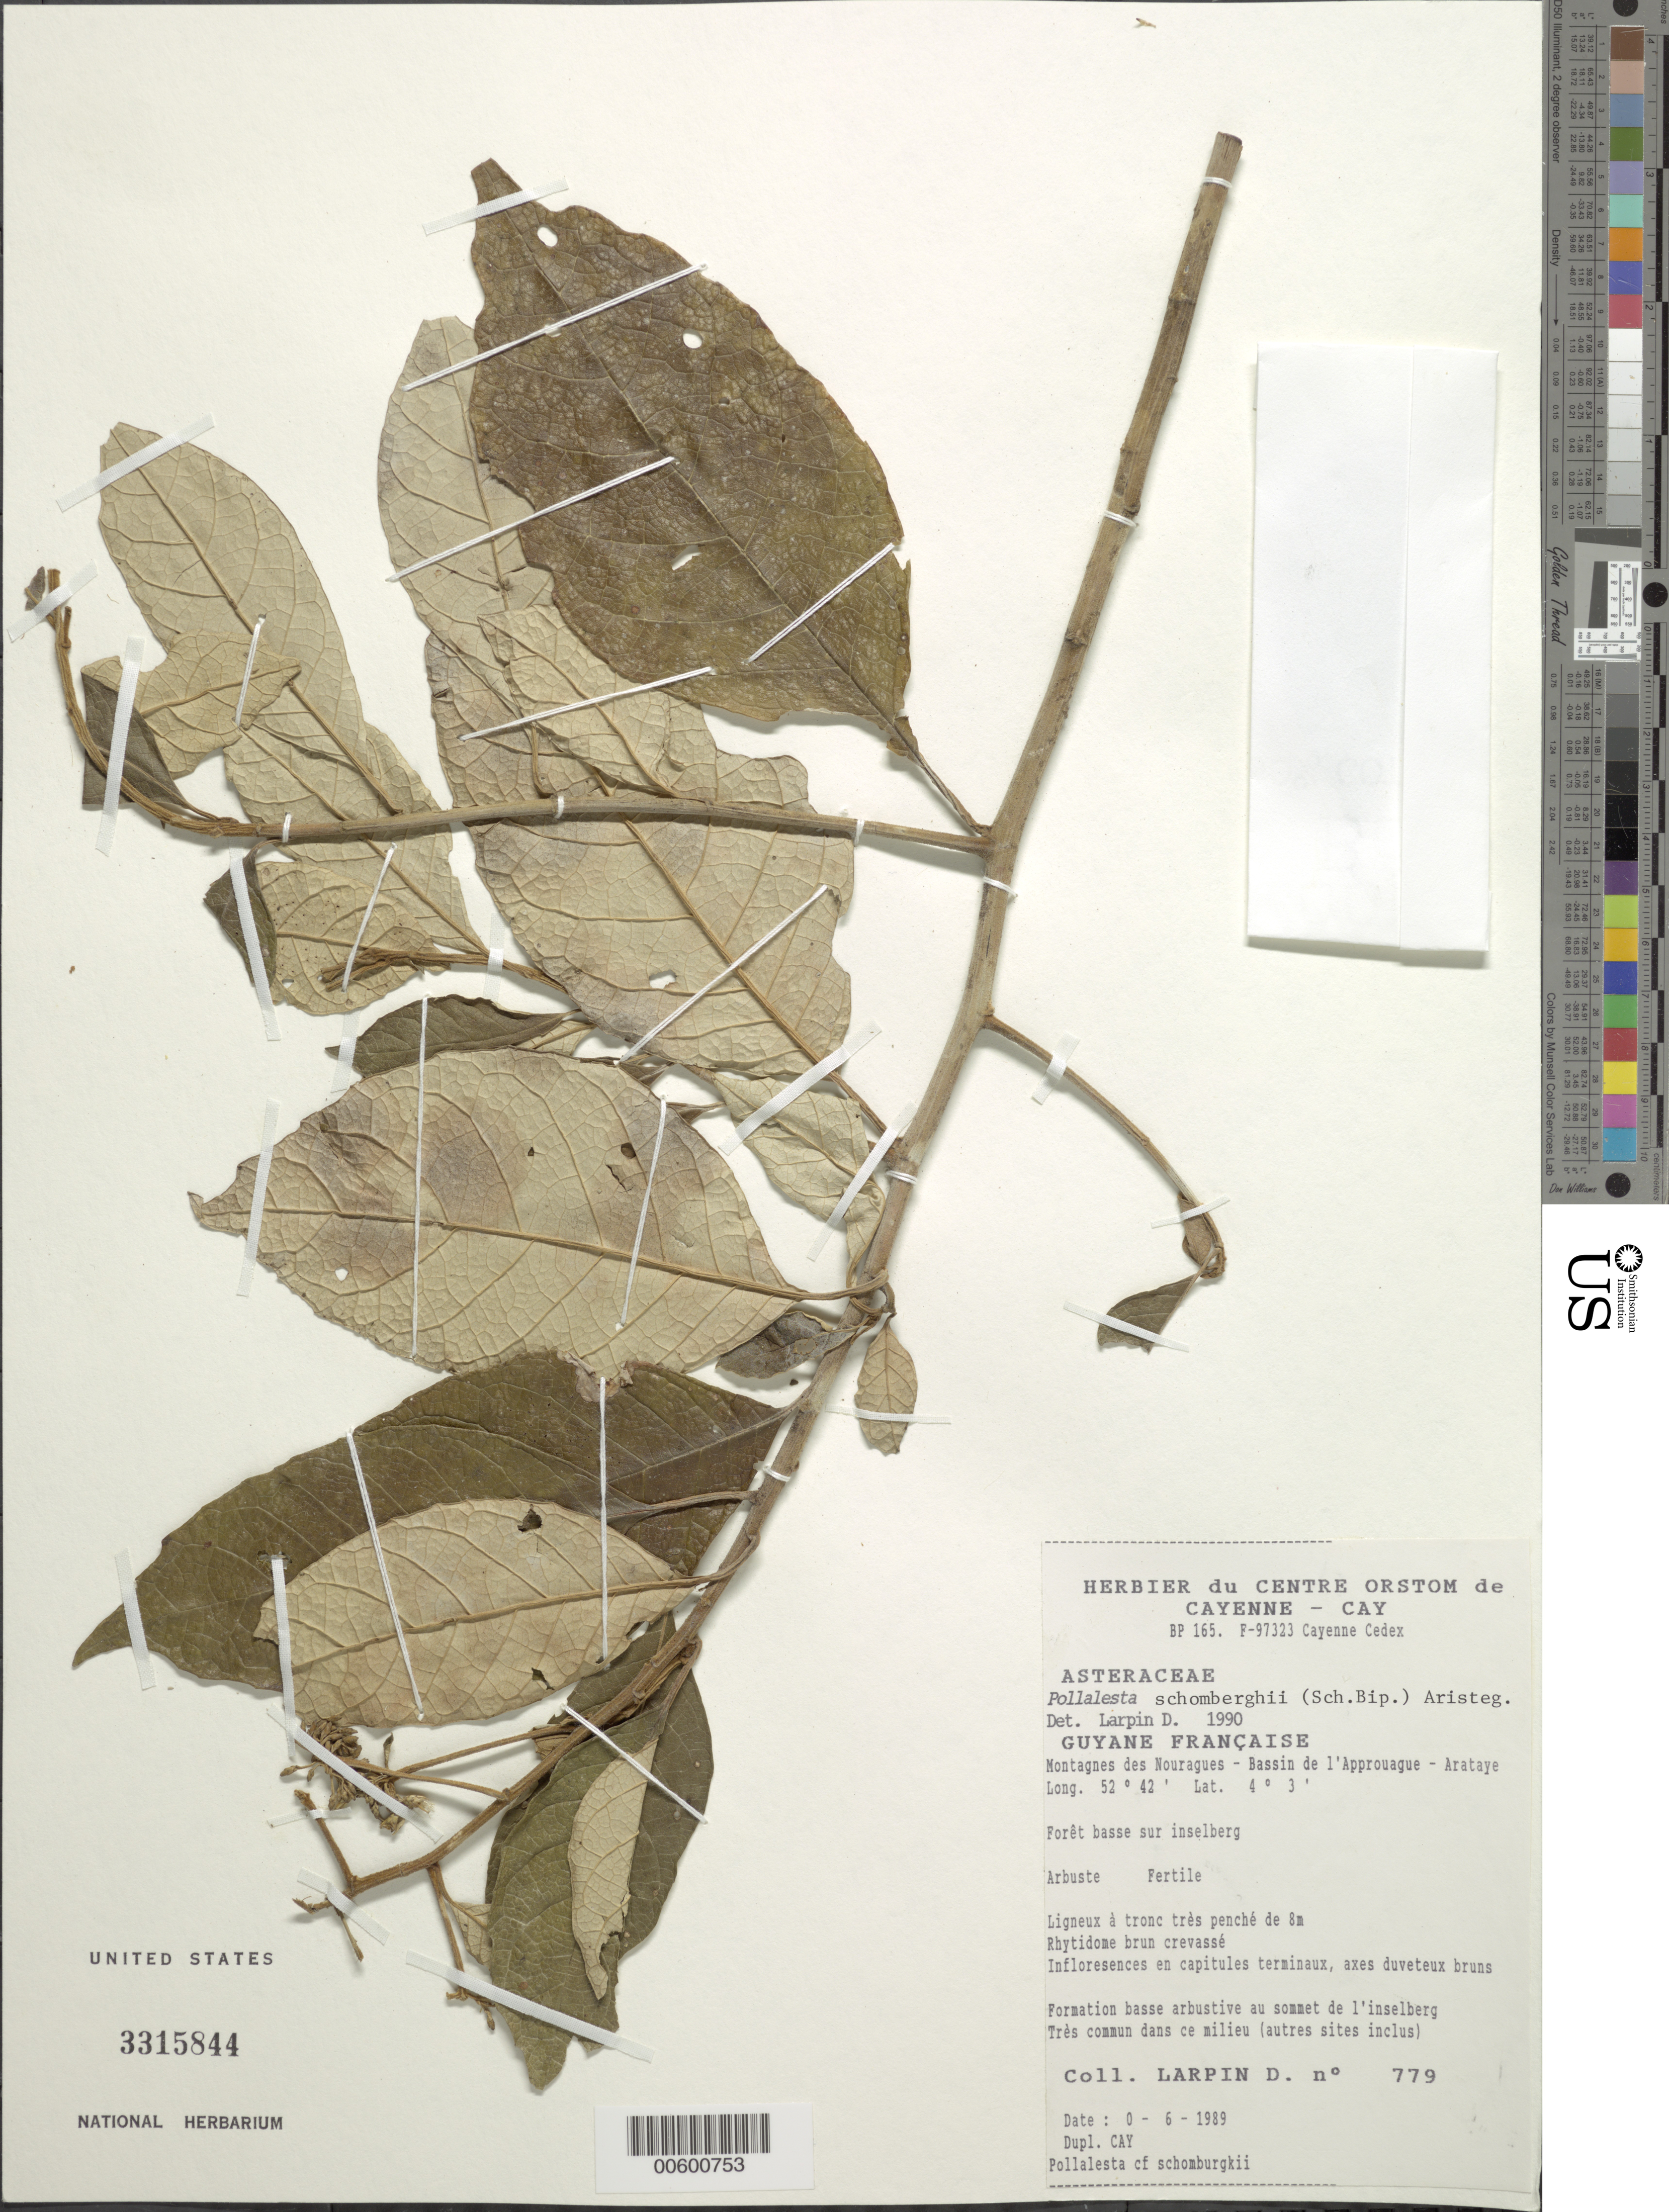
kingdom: Plantae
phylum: Tracheophyta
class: Magnoliopsida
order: Asterales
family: Asteraceae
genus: Piptocoma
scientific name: Piptocoma schomburgkii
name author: (Sch. Bip.) Pruski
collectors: D. Larpin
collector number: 779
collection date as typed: Jun-89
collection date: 1989-06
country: French Guiana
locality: Station des Nouragues, Bassin de l'Approuague, Arataye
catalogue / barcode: US 3315844